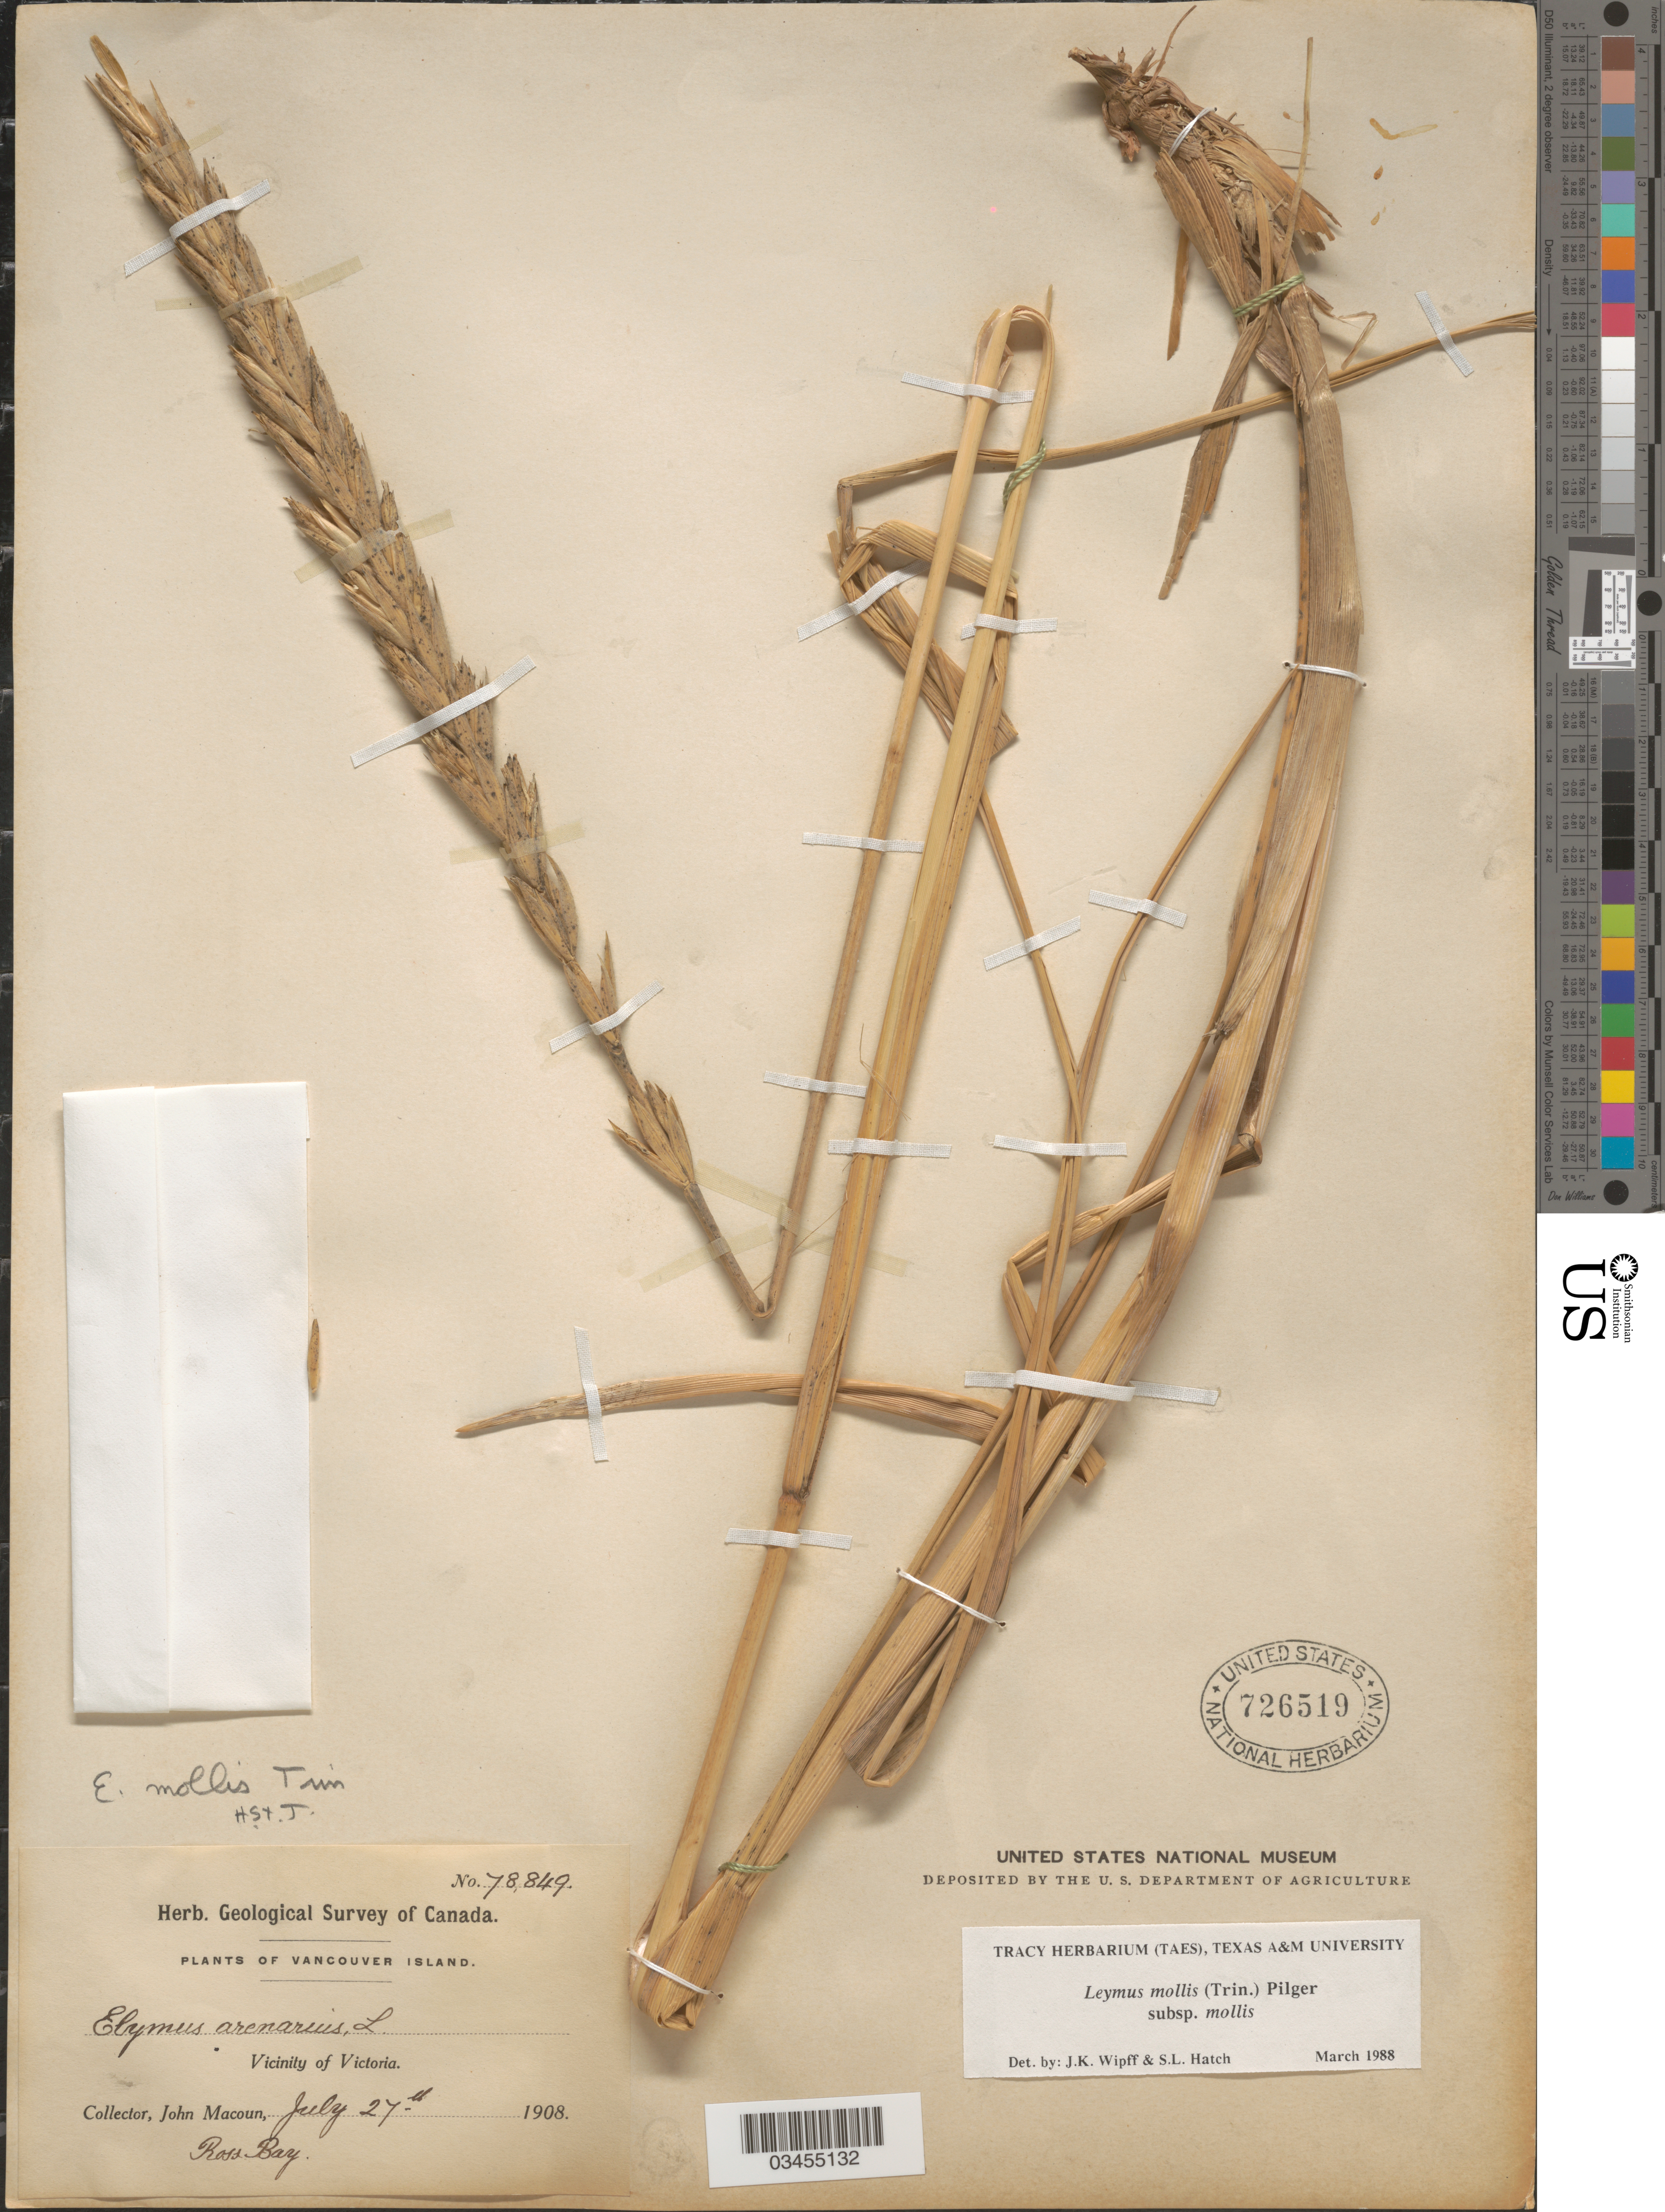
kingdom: Plantae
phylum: Tracheophyta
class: Liliopsida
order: Poales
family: Poaceae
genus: Leymus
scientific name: Leymus mollis subsp. mollis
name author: (Trin.) Pilg.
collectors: J. Macoun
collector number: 78849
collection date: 1908-07-27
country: Canada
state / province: British Columbia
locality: Geological Survey of Canada. Vancouver Island. Vicinity of Victoria. Ross Bay.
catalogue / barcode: US 726519